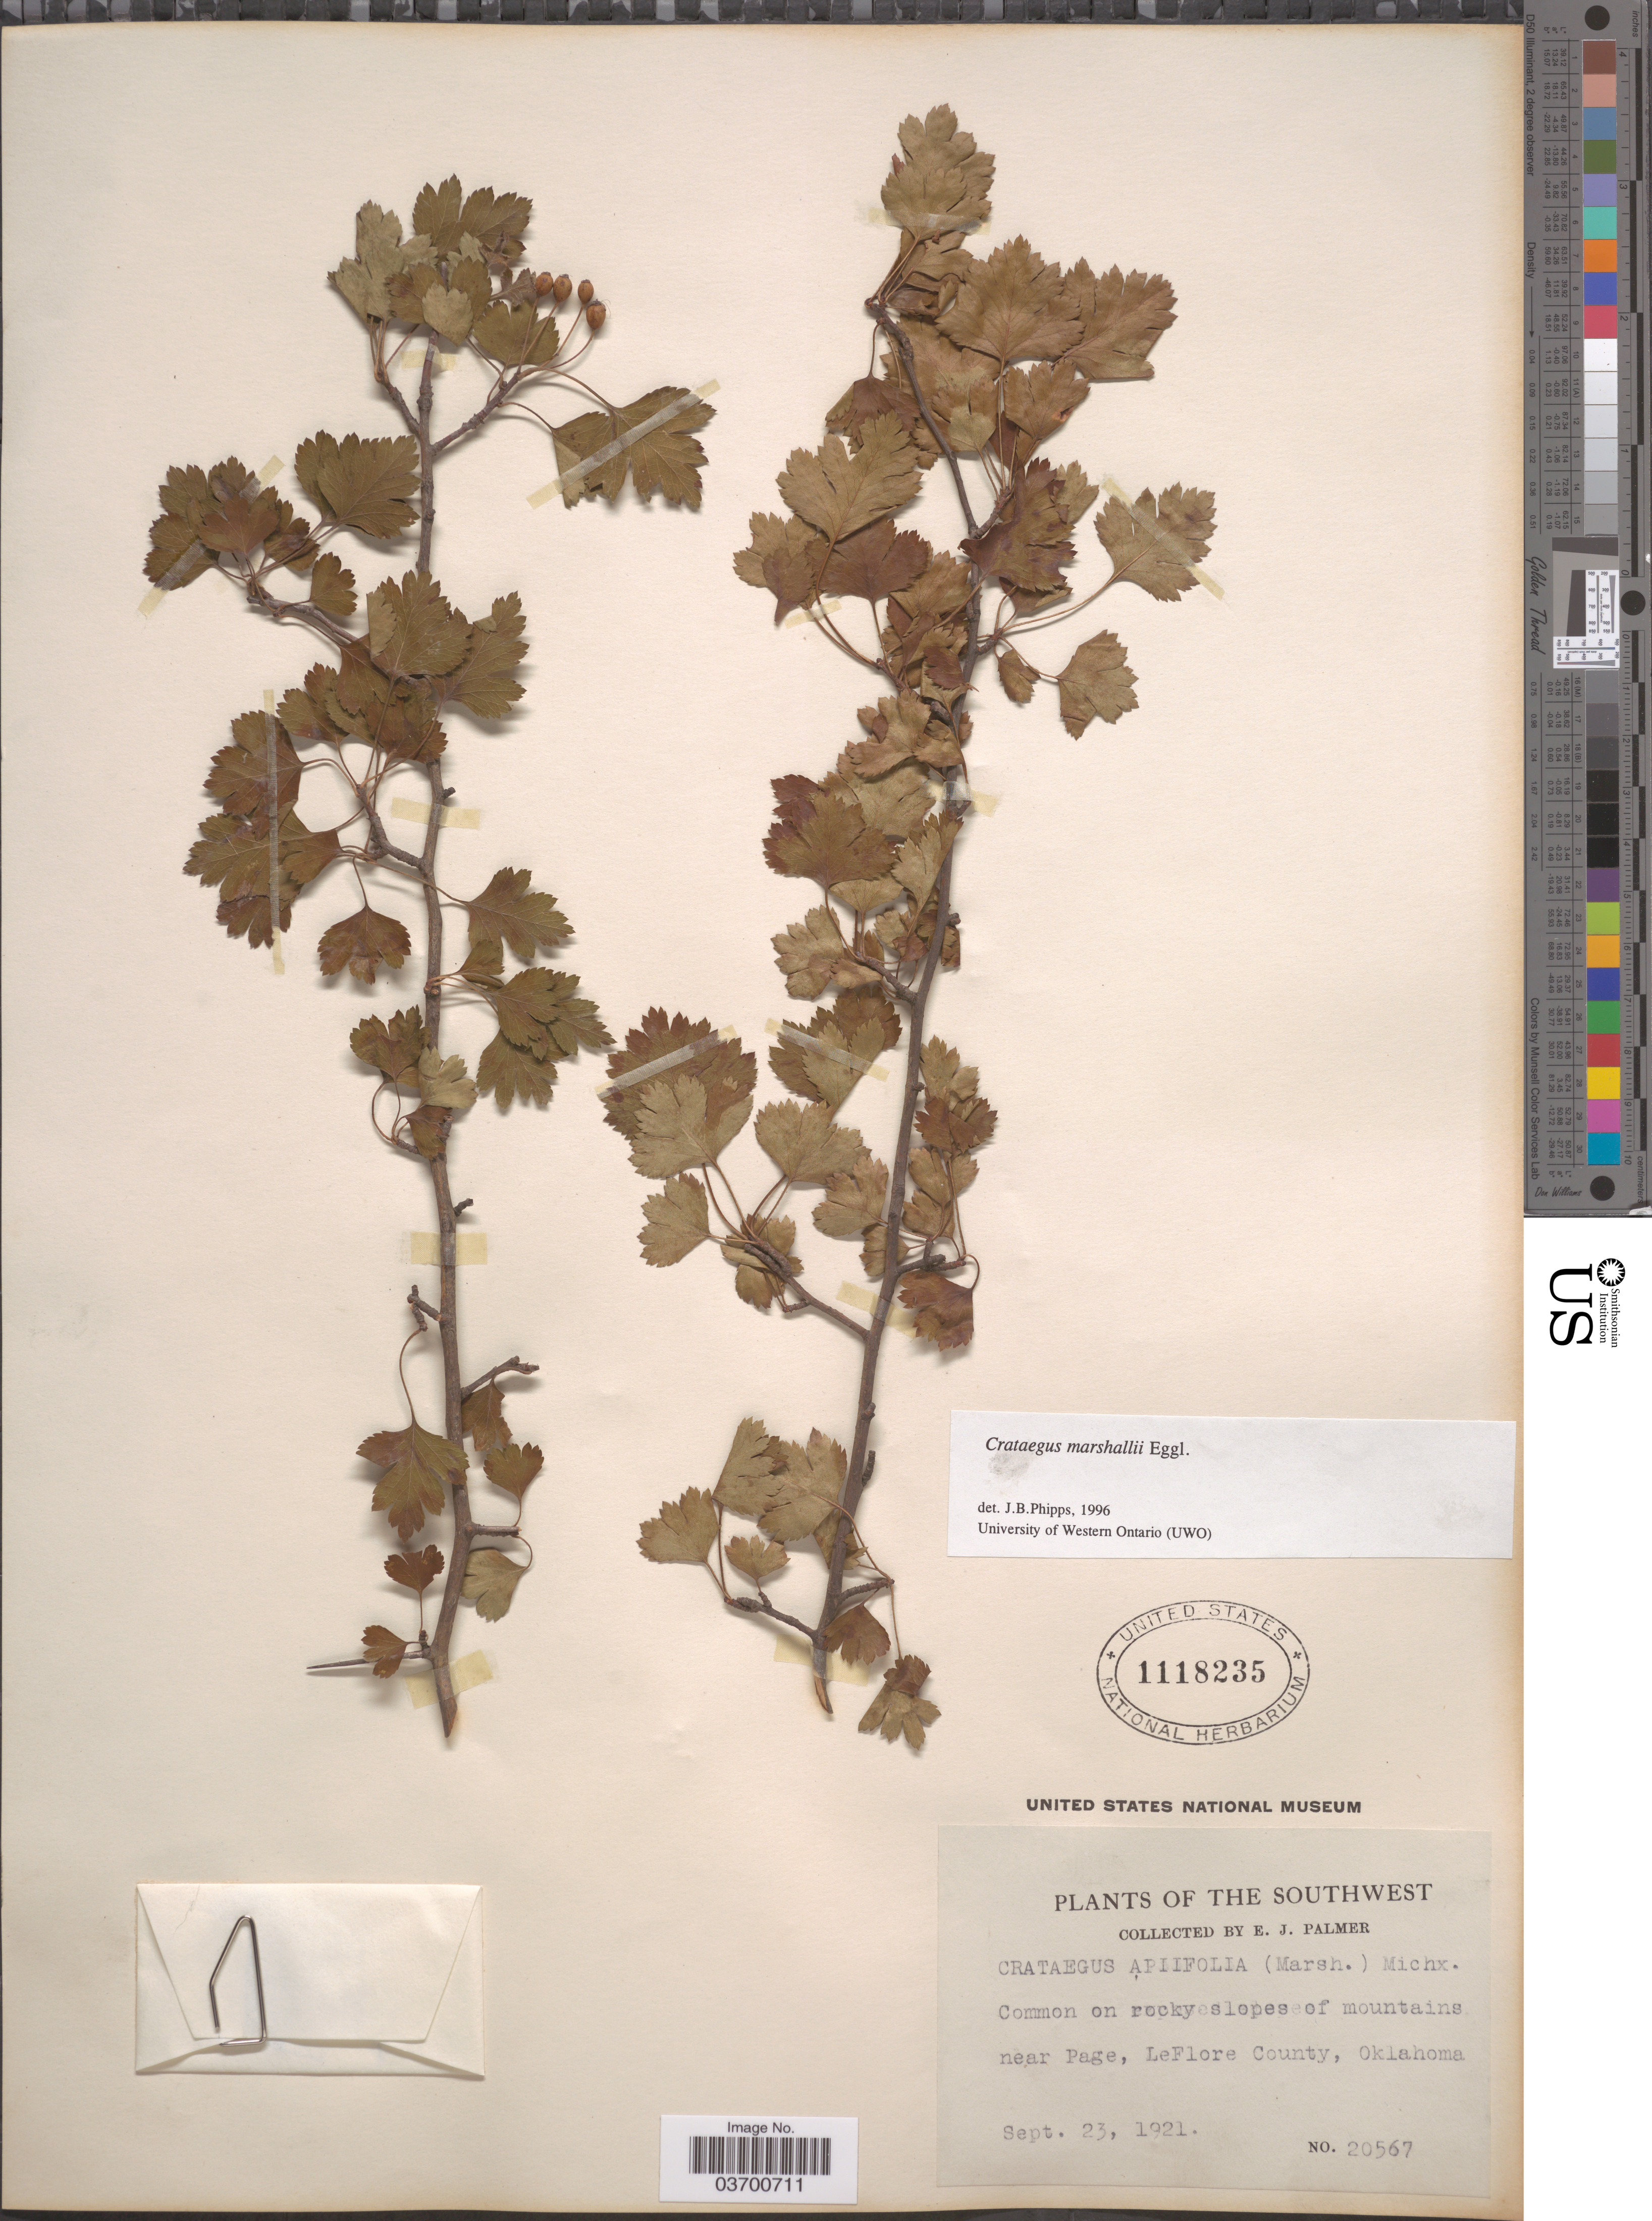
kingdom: Plantae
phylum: Tracheophyta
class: Magnoliopsida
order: Rosales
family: Rosaceae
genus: Crataegus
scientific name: Crataegus marshallii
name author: Eggl.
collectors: E. J. Palmer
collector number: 20567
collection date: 1921-09-23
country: United States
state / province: Oklahoma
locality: The Southwest. Rocky slopes of mountains near Page, LeFlore County.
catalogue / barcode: US 1118235